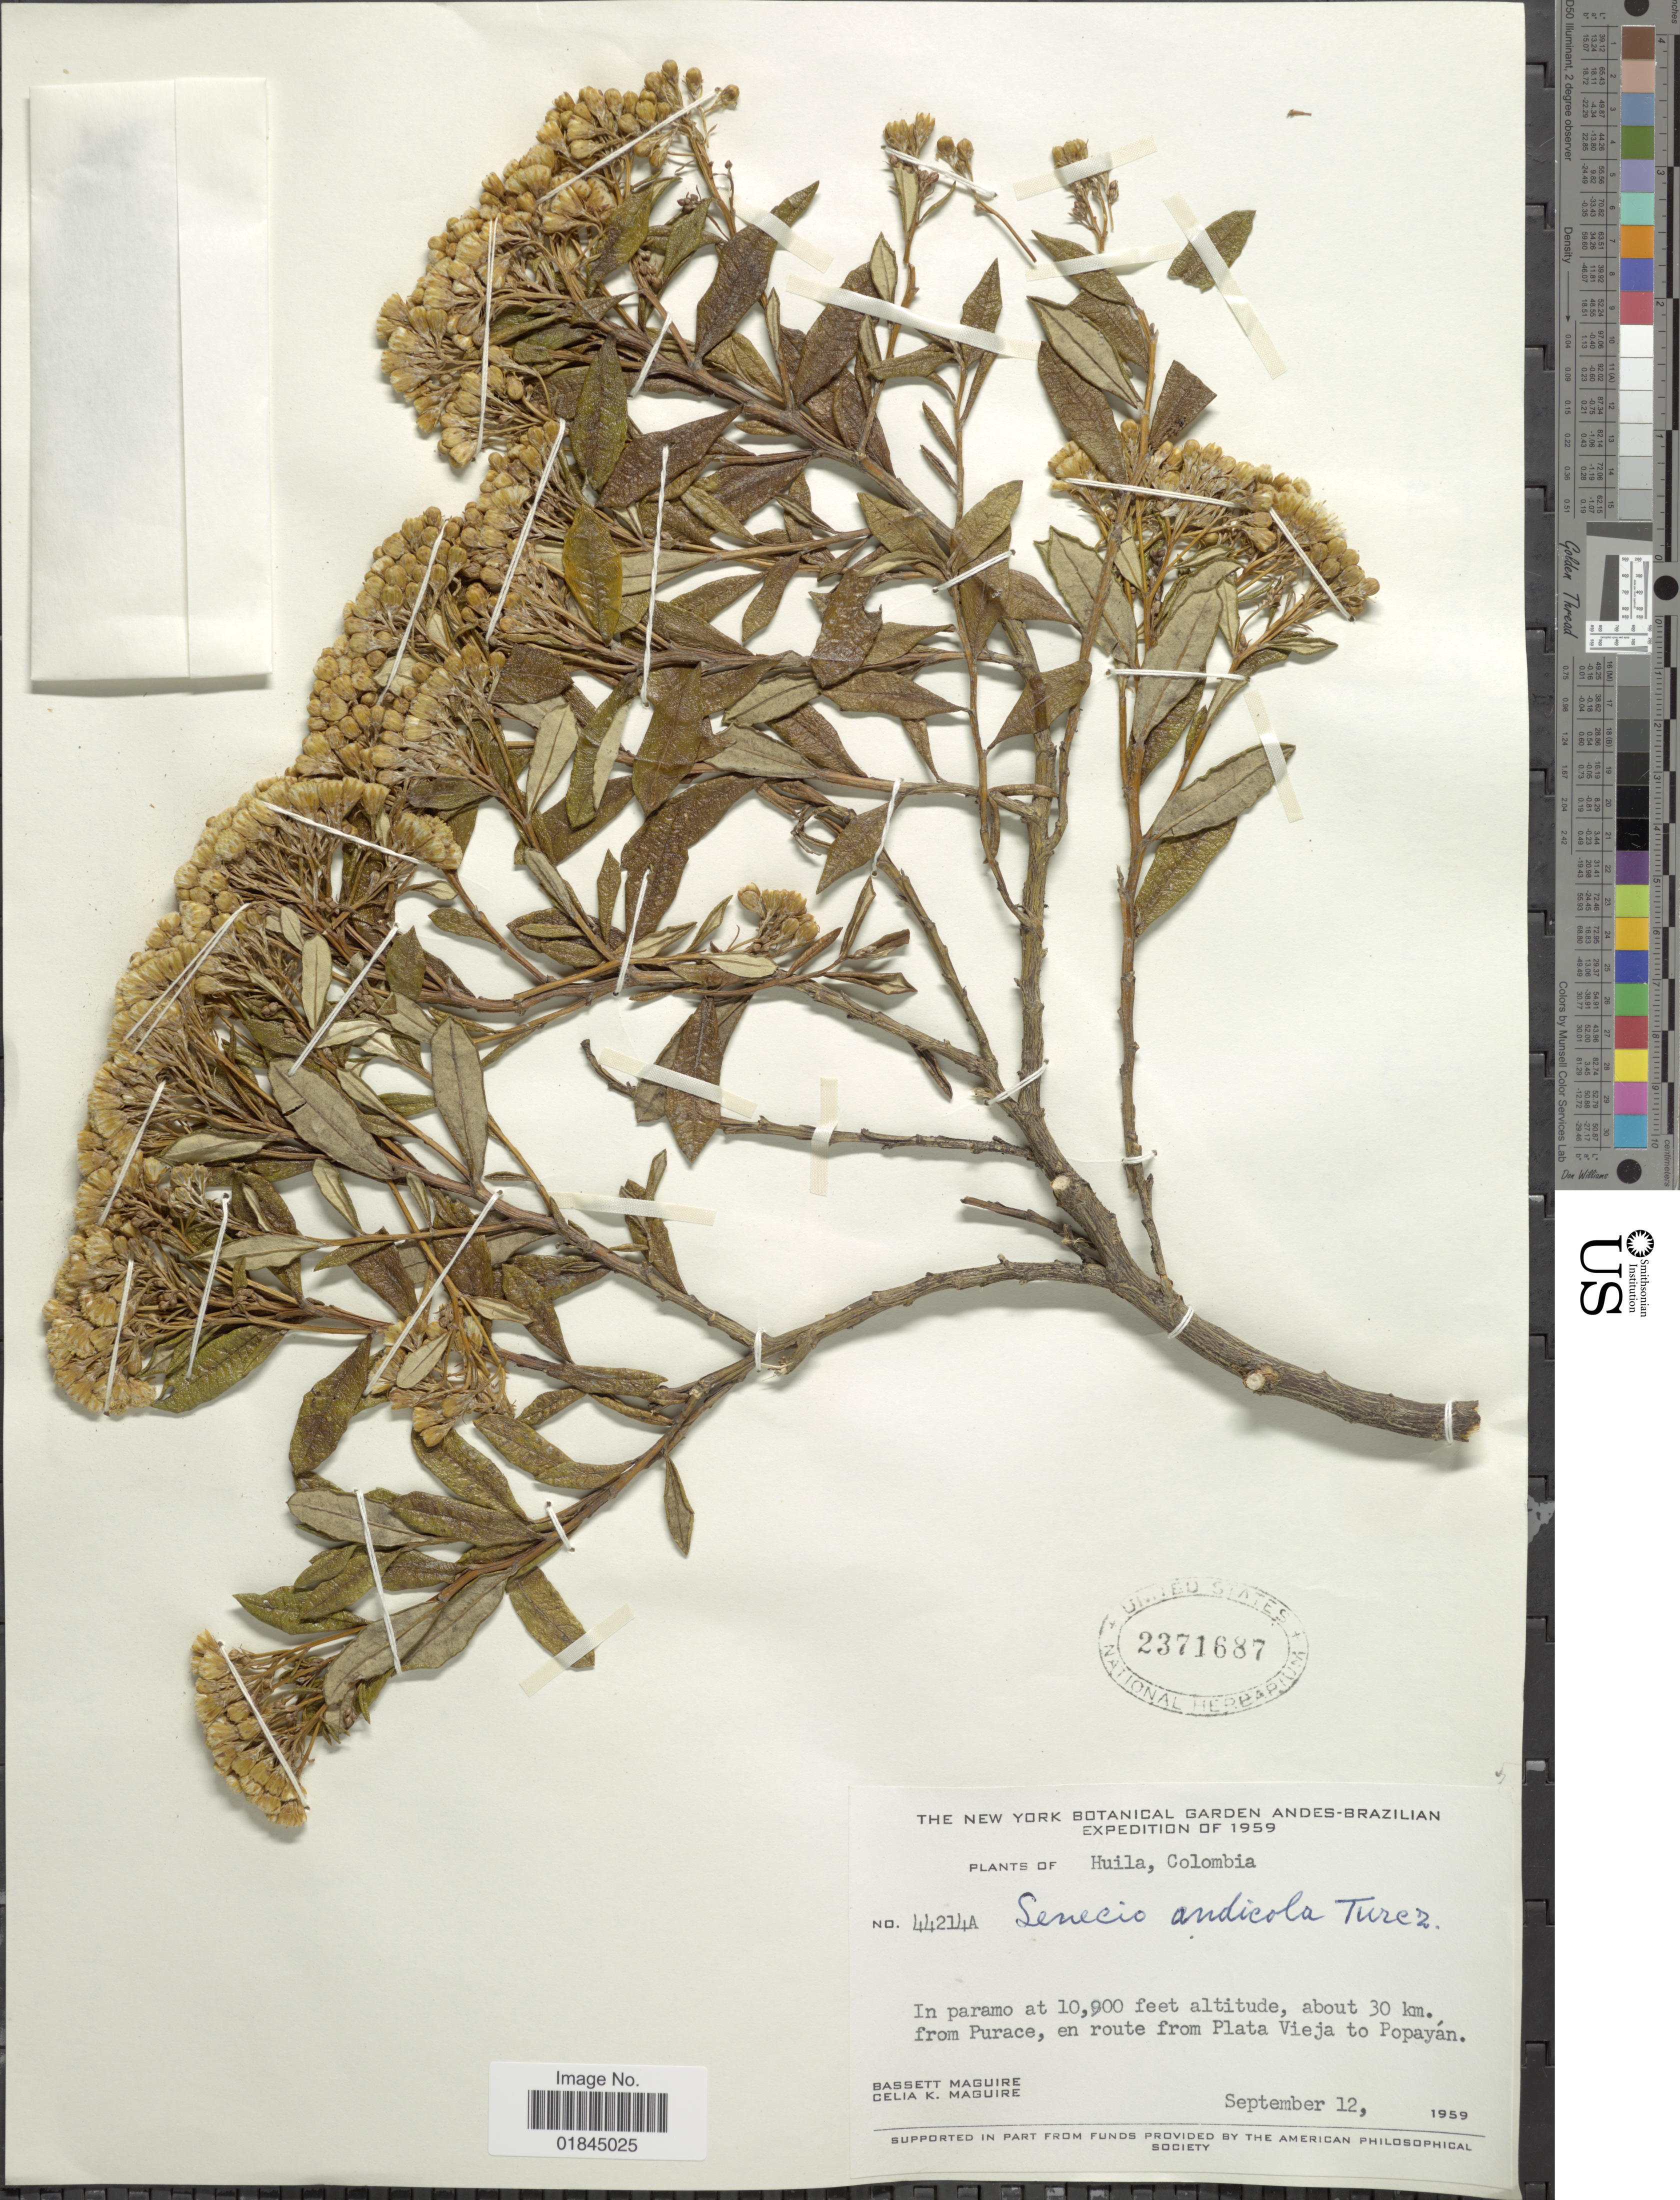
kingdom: Plantae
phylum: Tracheophyta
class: Magnoliopsida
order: Asterales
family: Asteraceae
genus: Pentacalia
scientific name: Pentacalia andicola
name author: (Turcz.) Cuatrec.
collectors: B. Maguire & C. K. Maguire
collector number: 44214A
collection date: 1959-09-12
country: Colombia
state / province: Huila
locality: About 30 km from Purace, en route from Plata Vieja to Popayan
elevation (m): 3322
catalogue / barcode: US 2371687